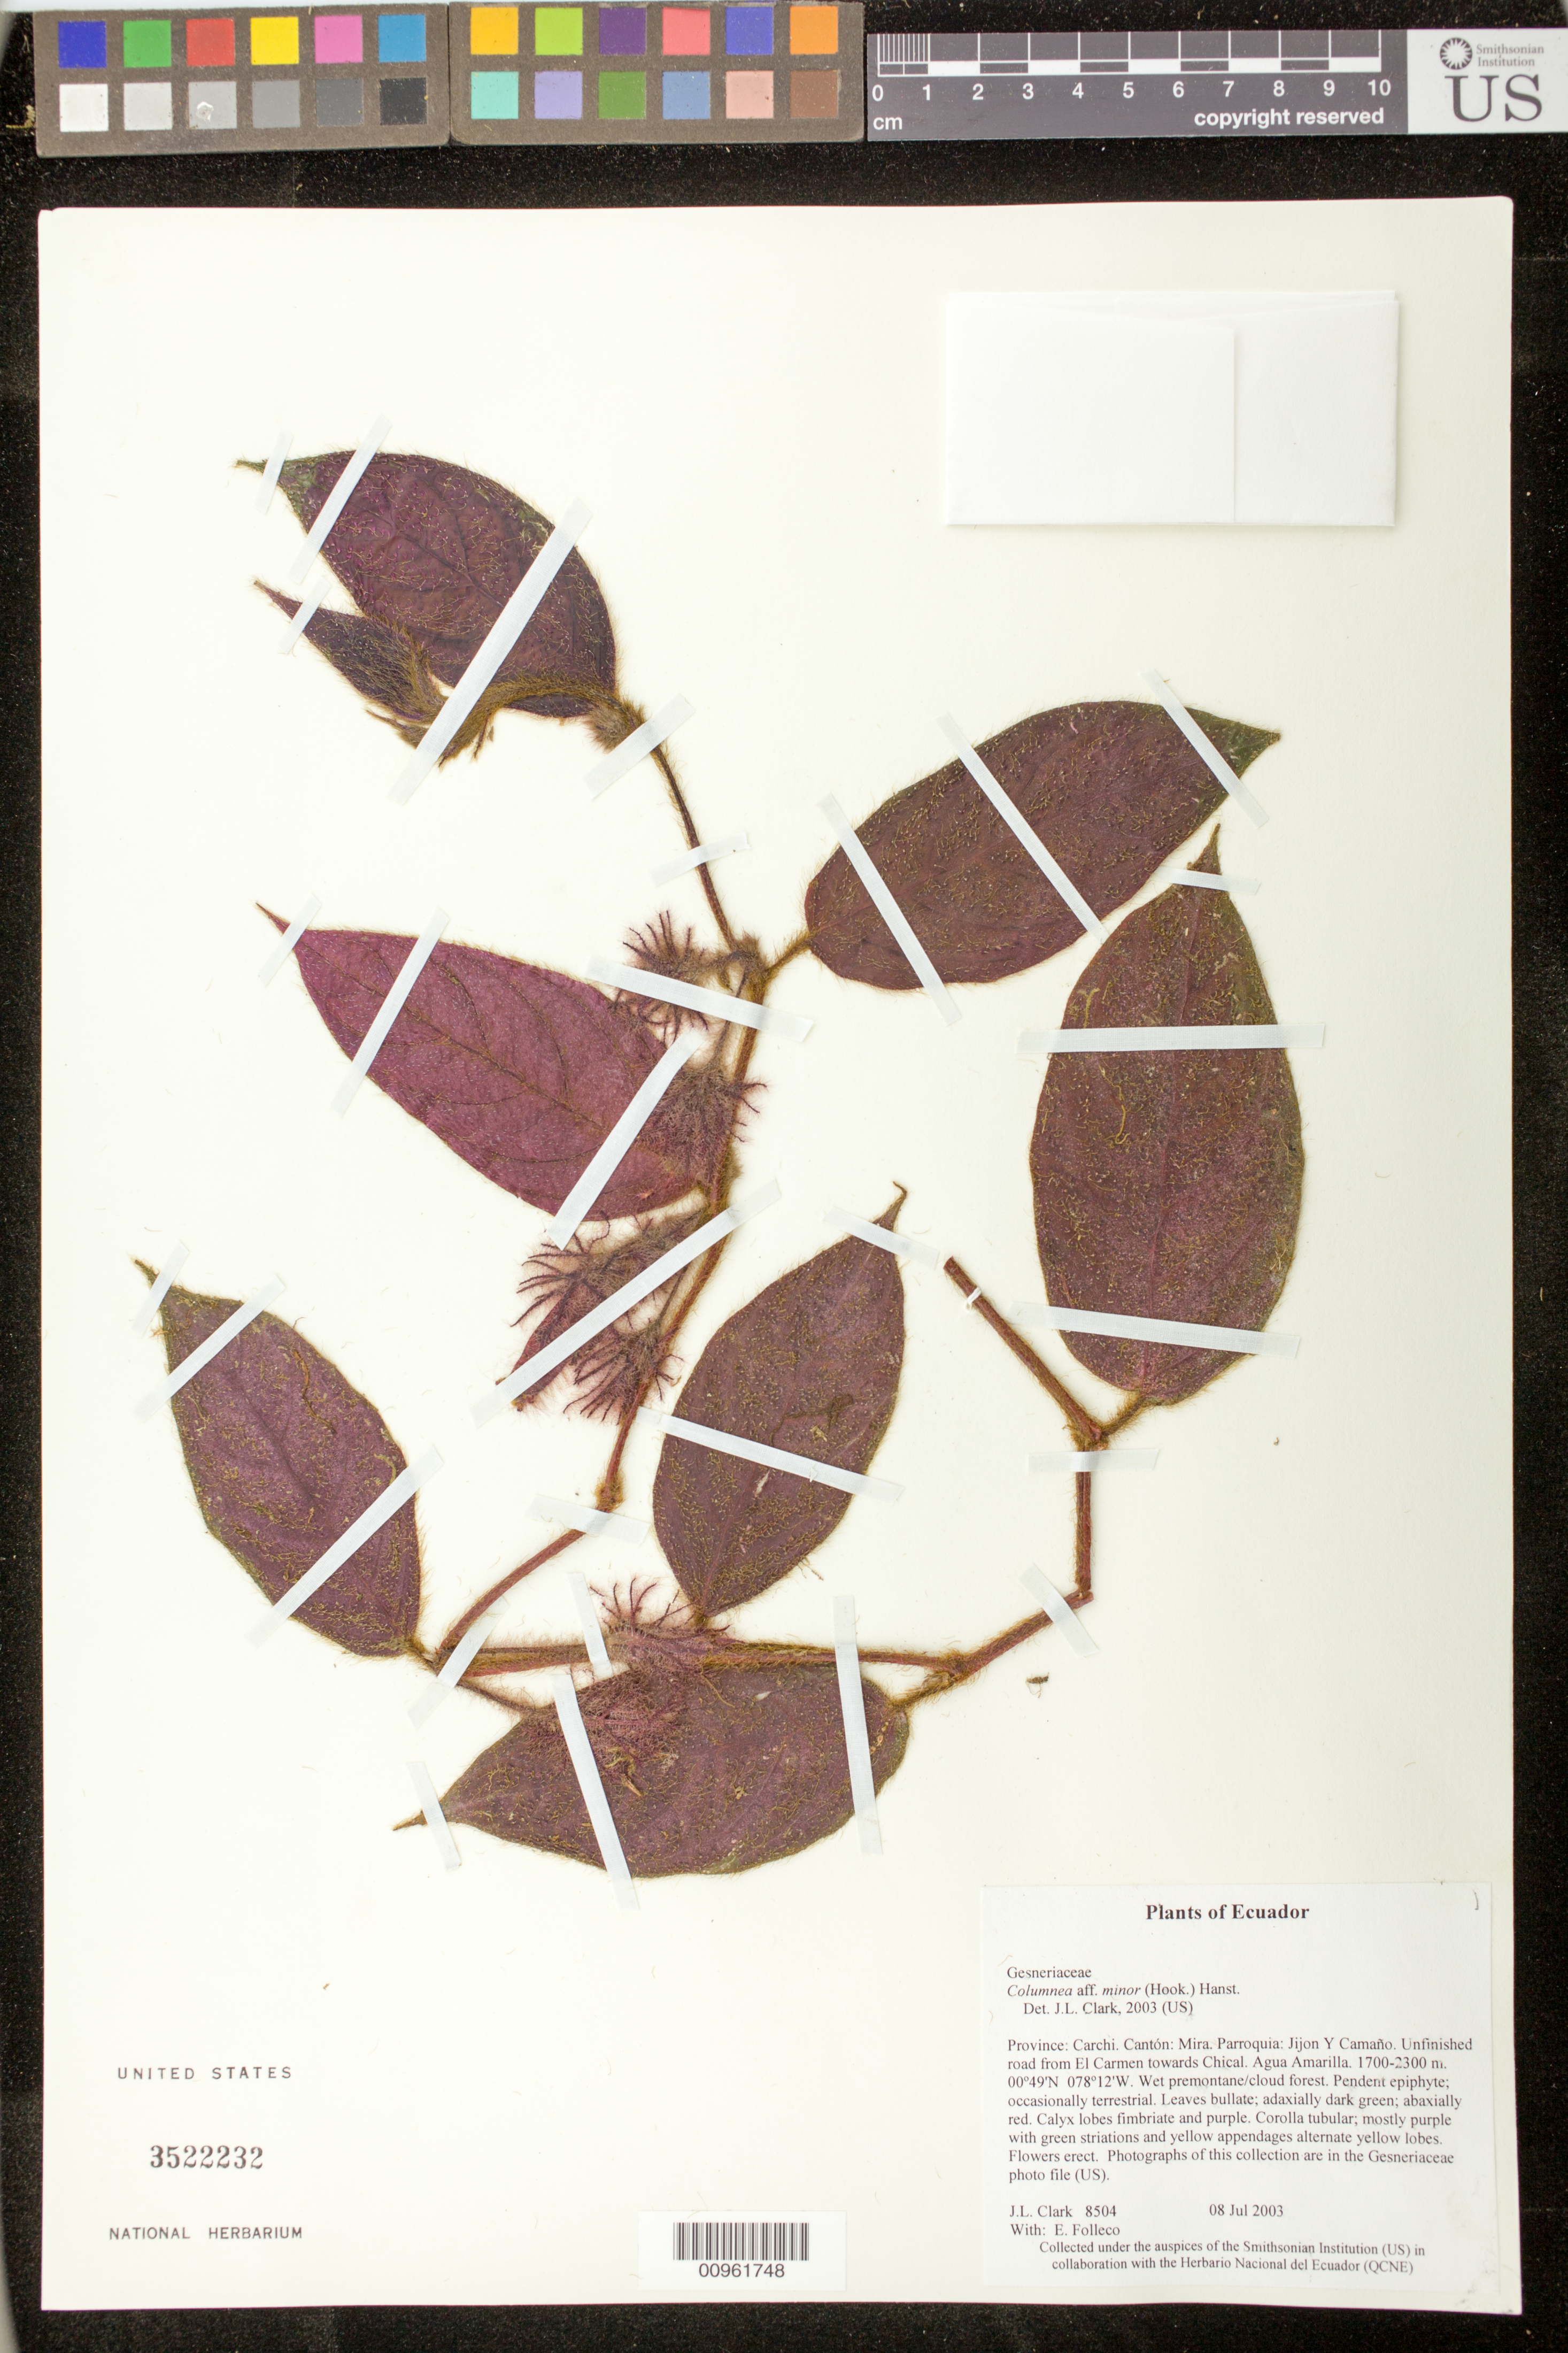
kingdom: Plantae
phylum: Tracheophyta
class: Magnoliopsida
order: Lamiales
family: Gesneriaceae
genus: Columnea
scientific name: Columnea minor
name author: (Hook.) Hanst.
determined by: Clark, J. L., (SEL), The Marie Selby Botanical Garden (UNITED STATES)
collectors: J. L. Clark & E. Folleco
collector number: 8504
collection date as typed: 08 Jul 2003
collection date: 2003-07-08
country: Ecuador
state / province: Carchi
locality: Mira. Parroquia: Jijon Y Camaño. Unfinished road from El Carmen towards Chical. Agua Amarilla.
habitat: Wet premontane/cloud forest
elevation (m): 1700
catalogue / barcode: US 3522232